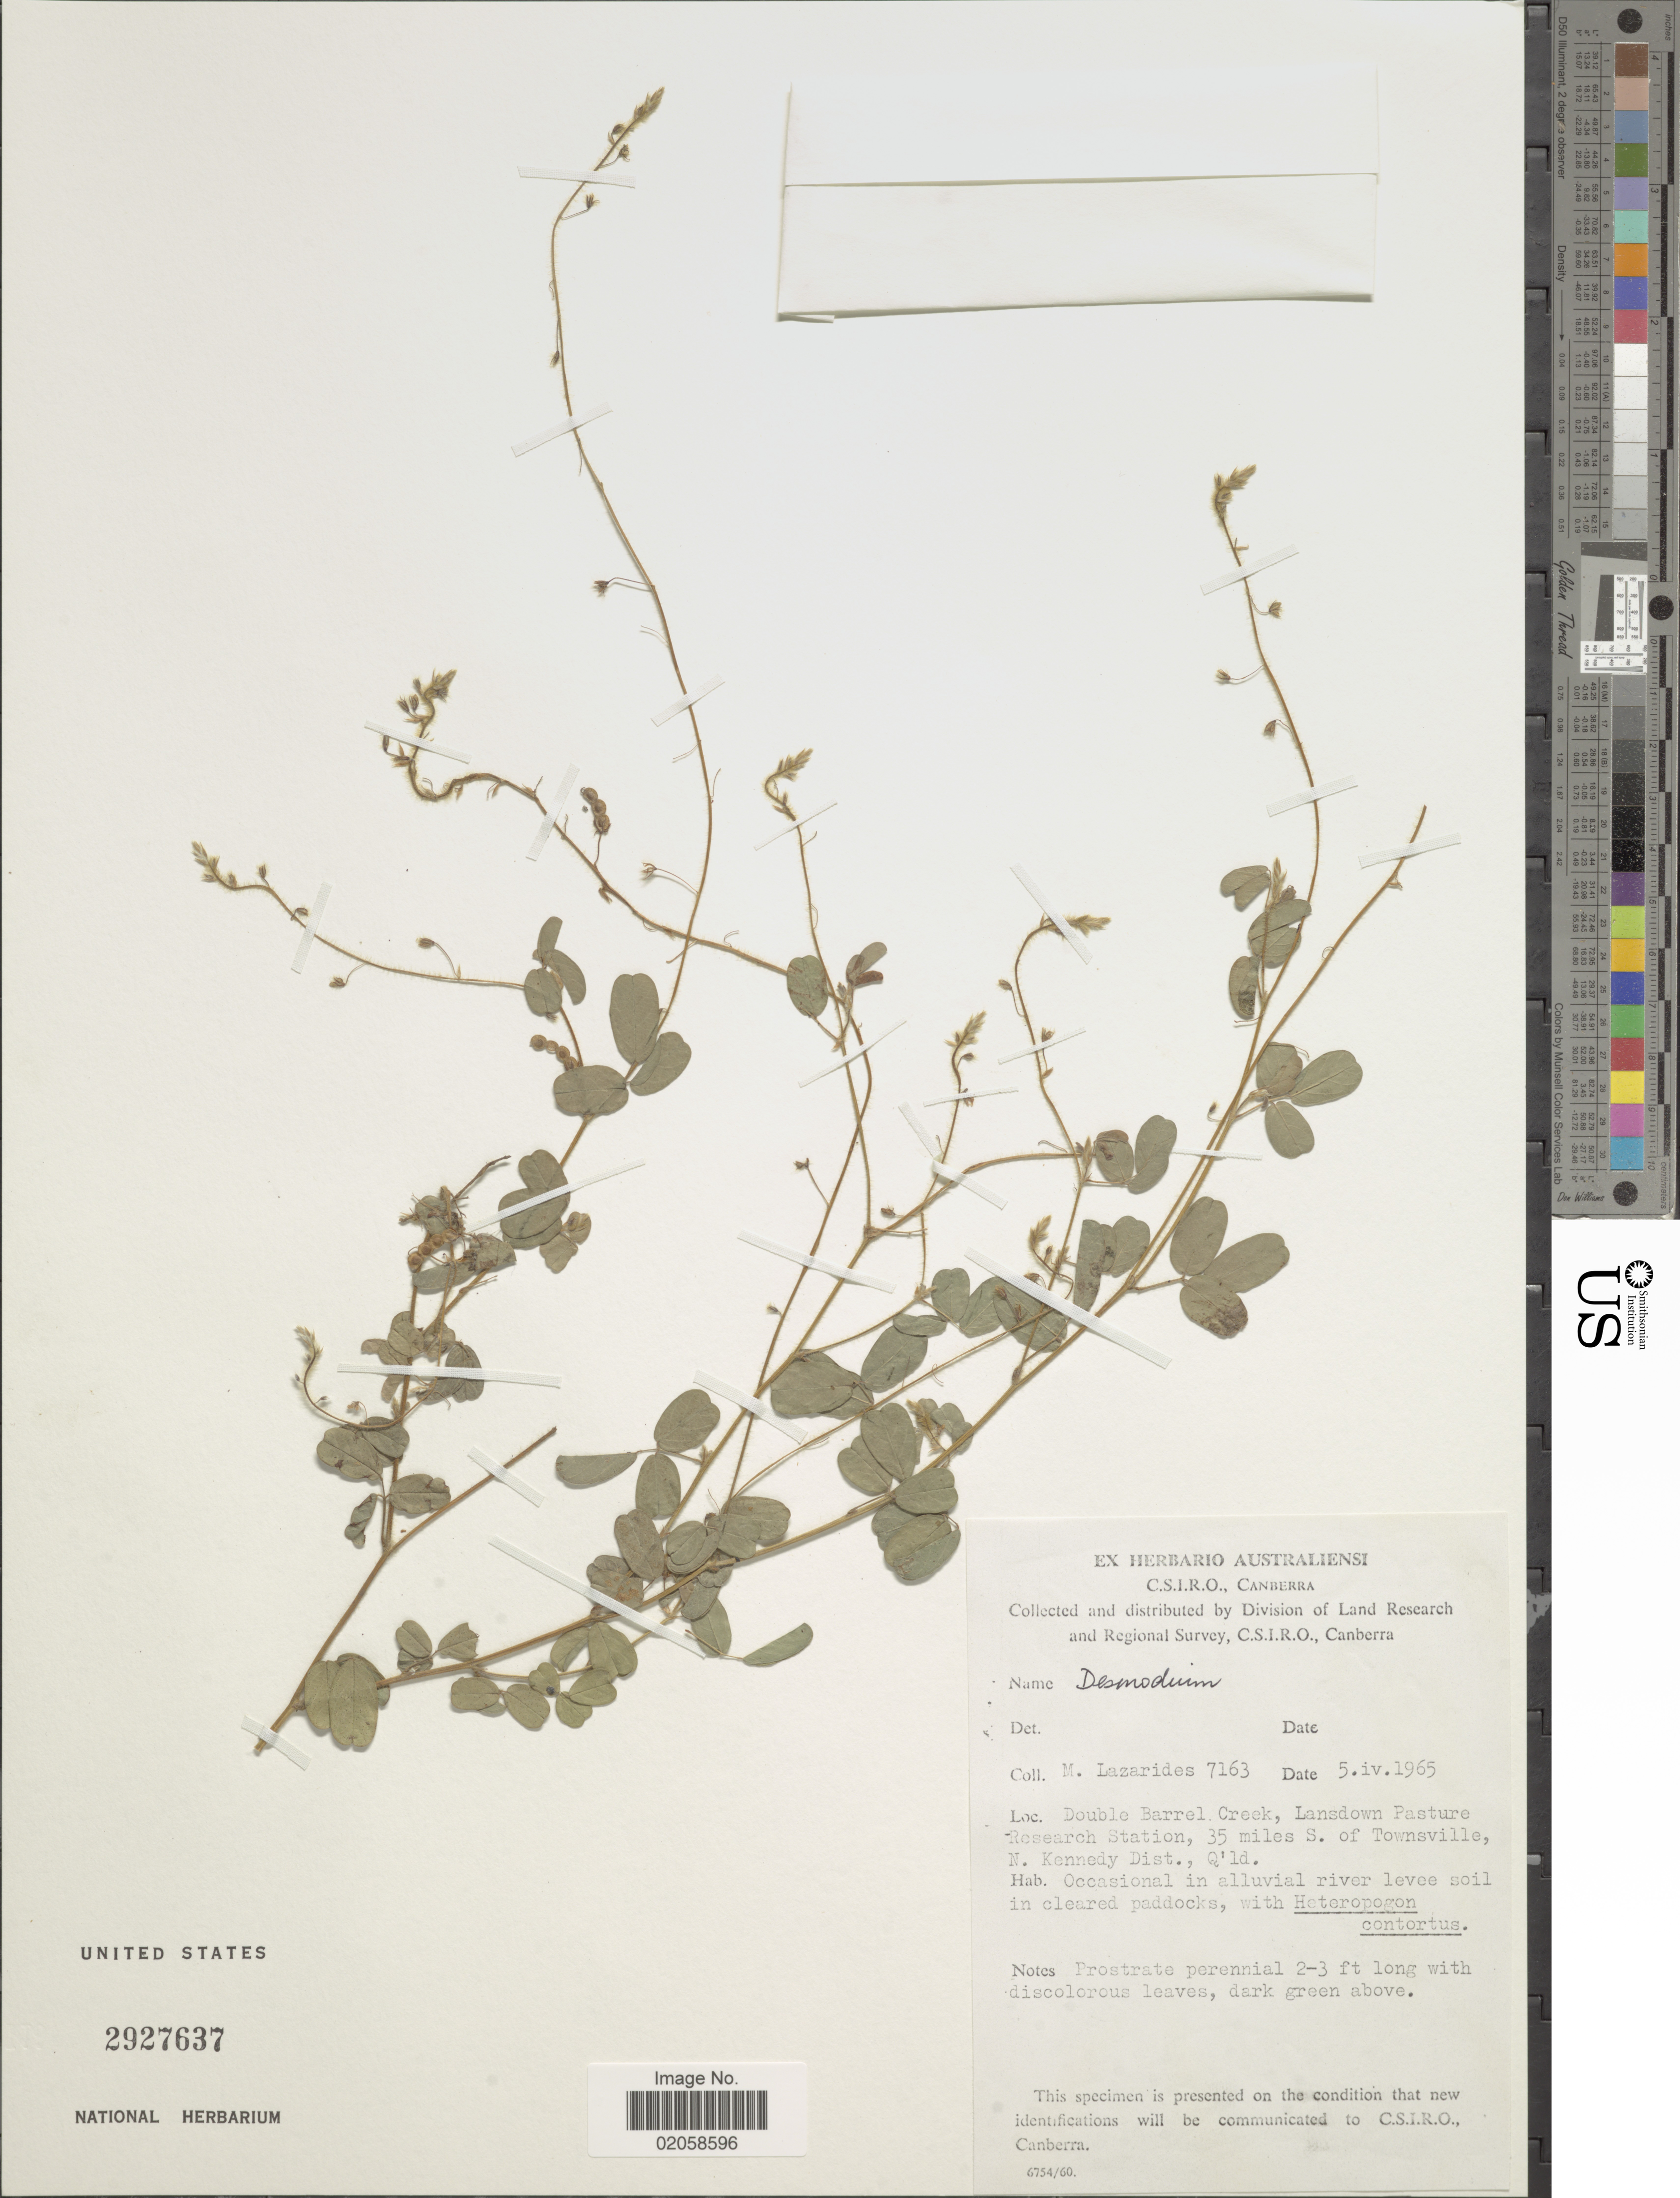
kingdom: Plantae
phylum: Tracheophyta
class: Magnoliopsida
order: Fabales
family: Fabaceae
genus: Grona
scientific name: Grona filiformis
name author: (Zoll. & Moritzi) H. Ohashi & K. Ohashi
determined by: Barrett, R. L.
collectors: M. Lazarides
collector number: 7163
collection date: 1965-04-05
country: Australia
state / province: Queensland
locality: Double Barrel Creek, Lansdown Pasture Research Station, 35 miles S. of Townsville, N. Kennedy Dist.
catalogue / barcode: US 2927637